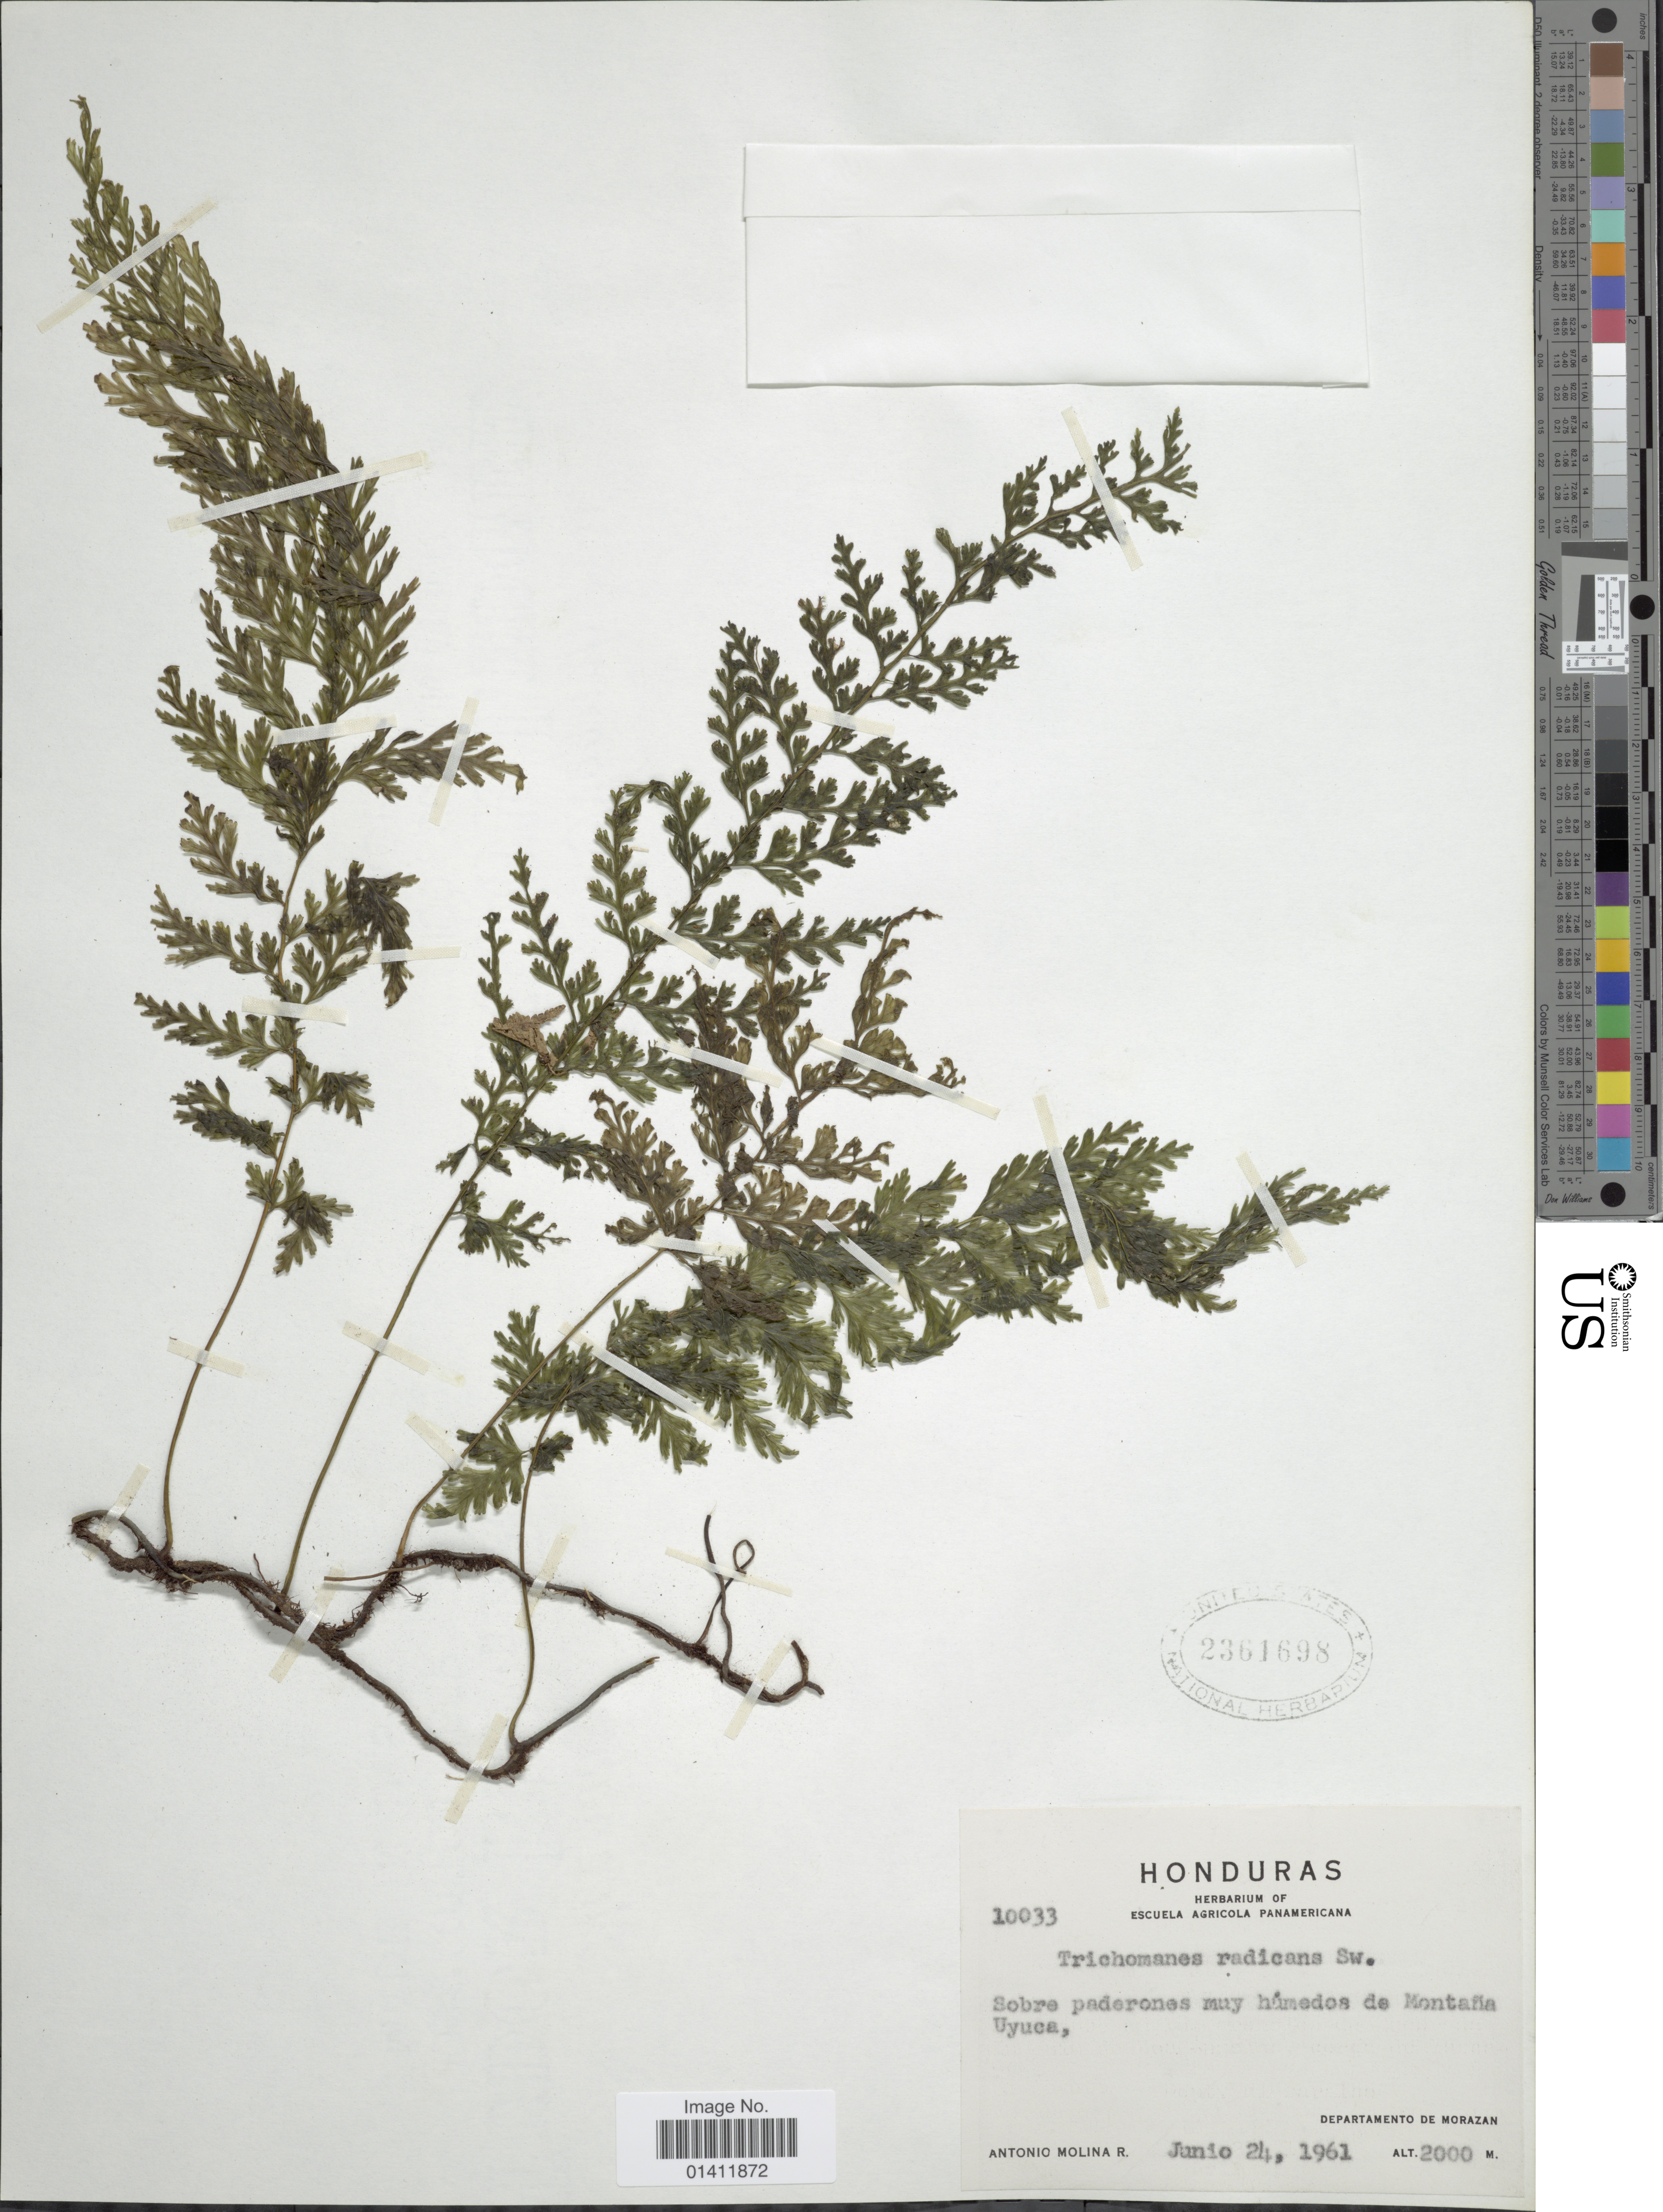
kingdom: Plantae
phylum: Tracheophyta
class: Polypodiopsida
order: Hymenophyllales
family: Hymenophyllaceae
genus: Vandenboschia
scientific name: Vandenboschia radicans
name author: (Sw.) Copel.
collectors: A. Molina R.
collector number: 10033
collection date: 1961-06-24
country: Honduras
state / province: Fco. Morazán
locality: Sobre paderones muy humedos de Montana Uyuca, Departamento de Morazan.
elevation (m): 2000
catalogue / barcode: US 2361698